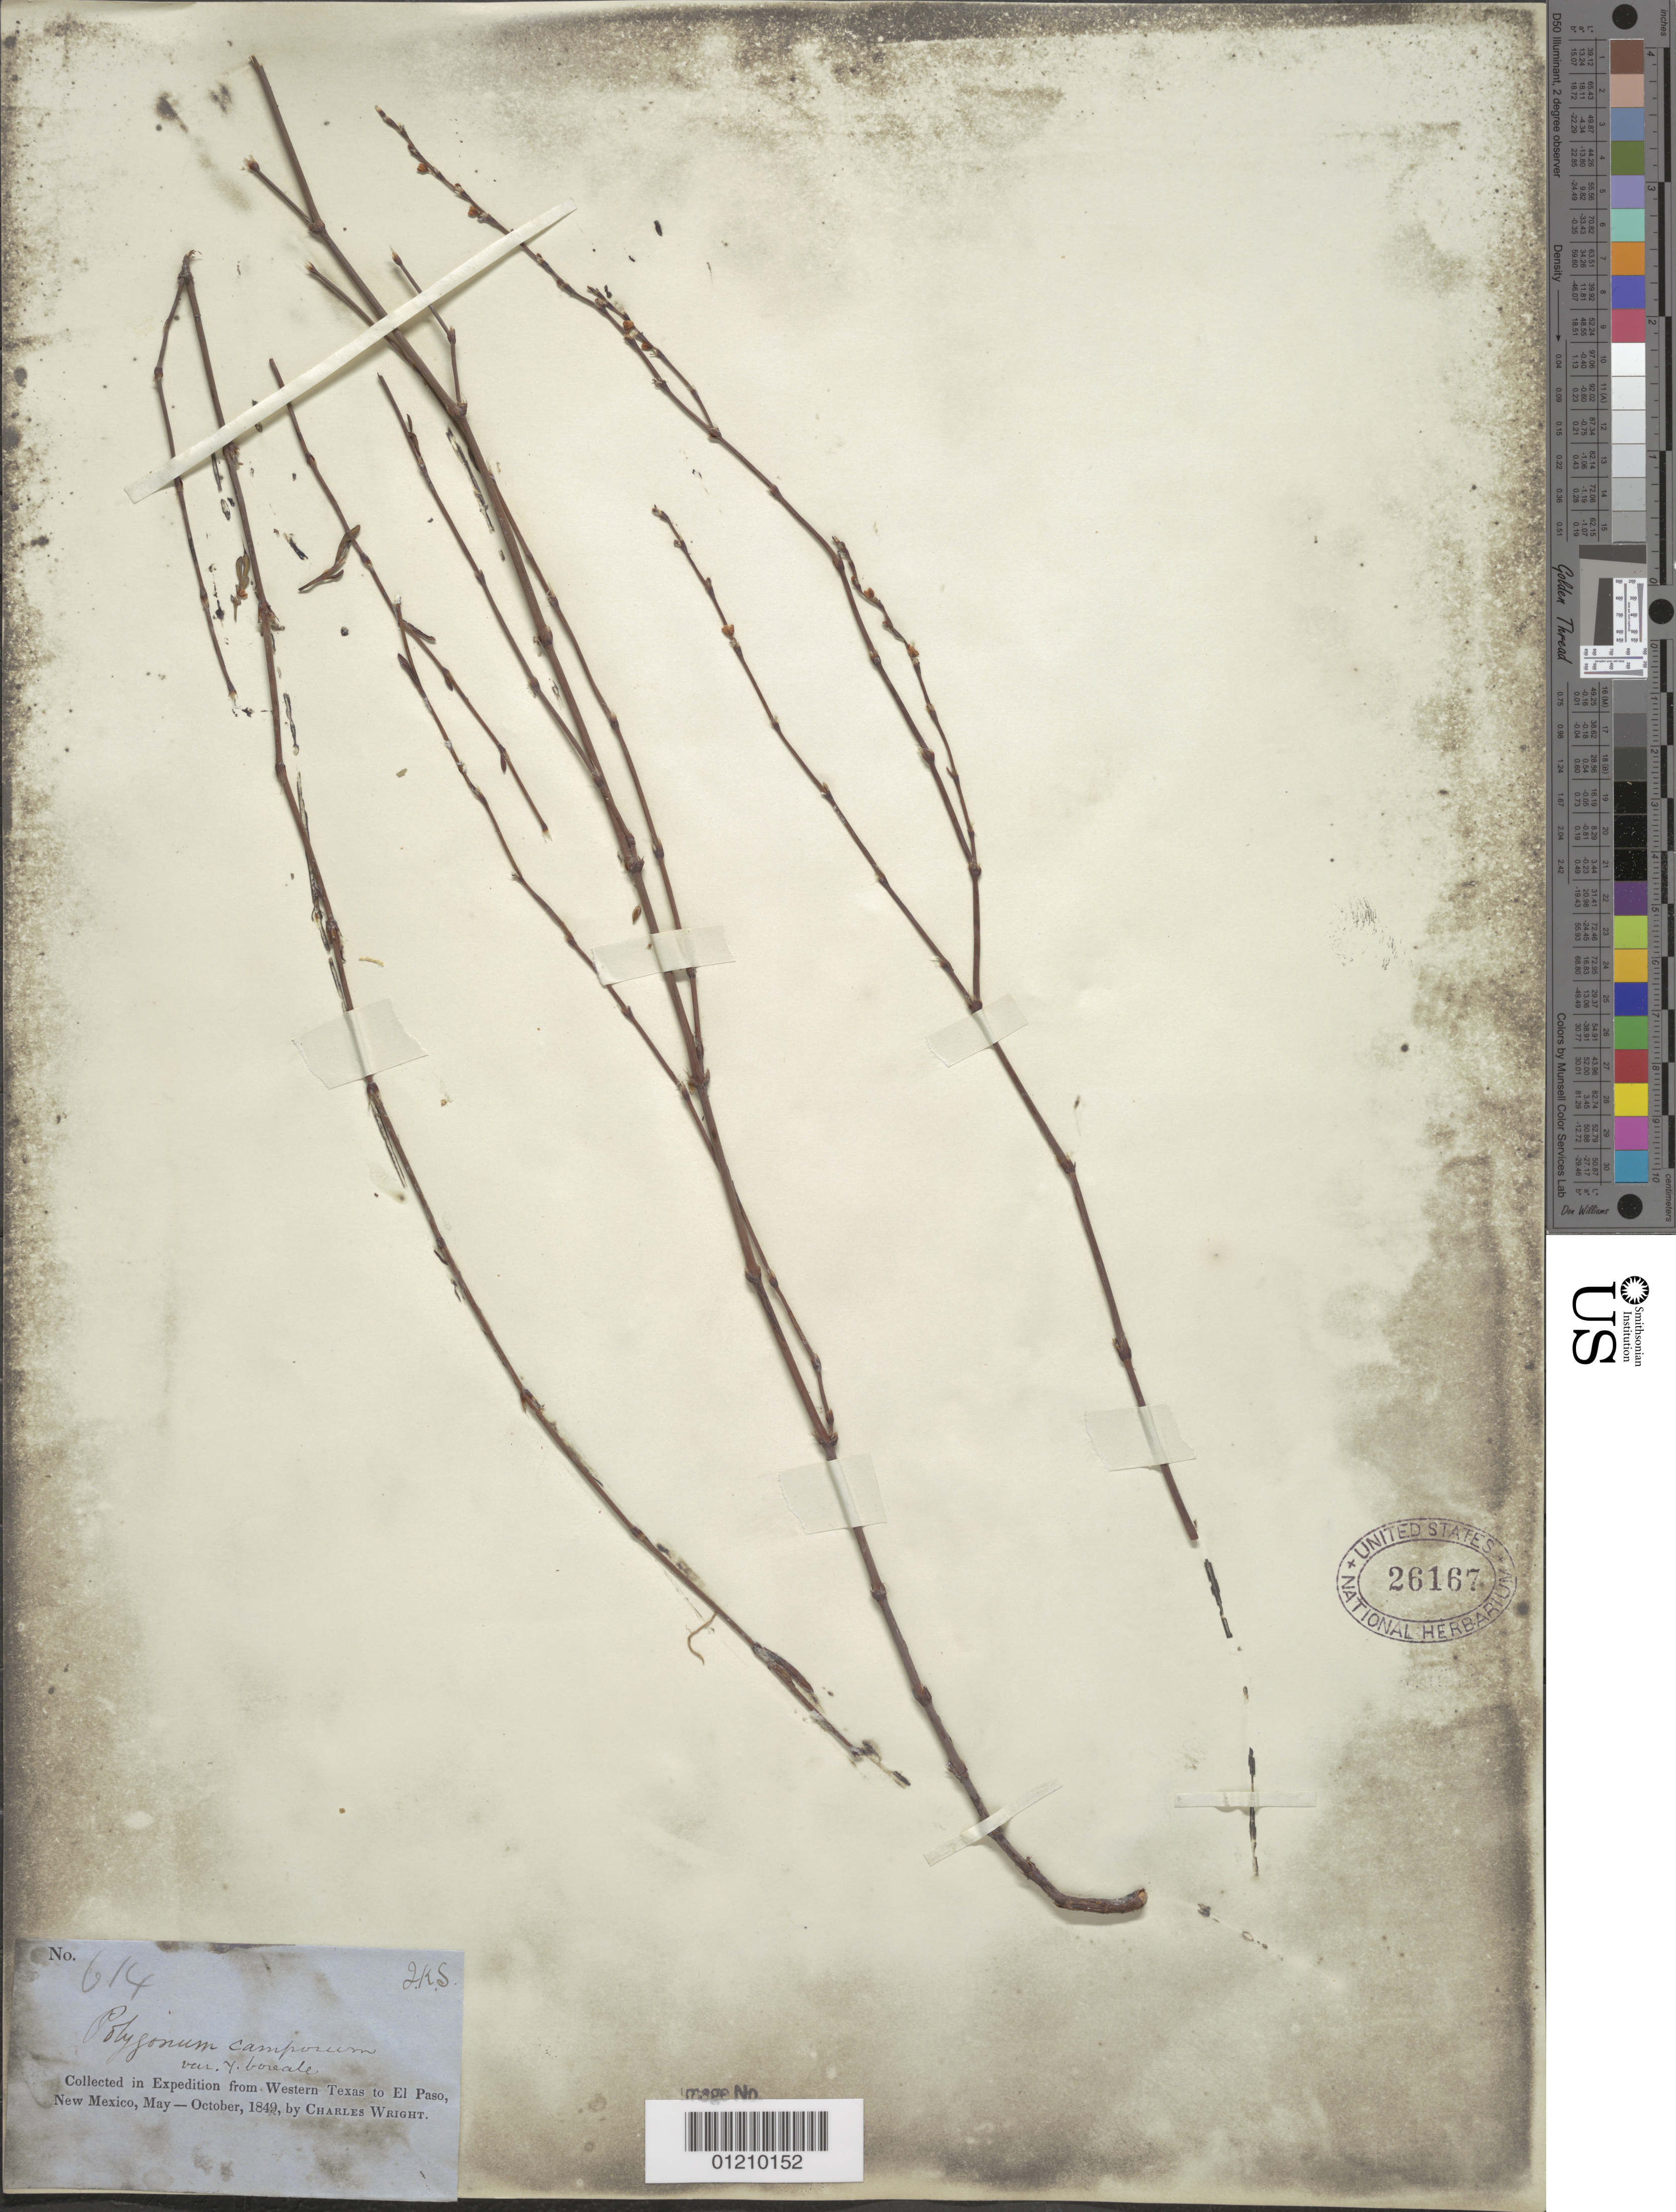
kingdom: Plantae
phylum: Tracheophyta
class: Magnoliopsida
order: Caryophyllales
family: Polygonaceae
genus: Polygonum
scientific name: Polygonum camporum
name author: Meisn.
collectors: C. Wright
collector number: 614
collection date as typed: May 1849 to -- Oct 1849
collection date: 1849-05/1849-10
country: United States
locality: From Western Texas to El Paso, New Mexico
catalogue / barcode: US 26167